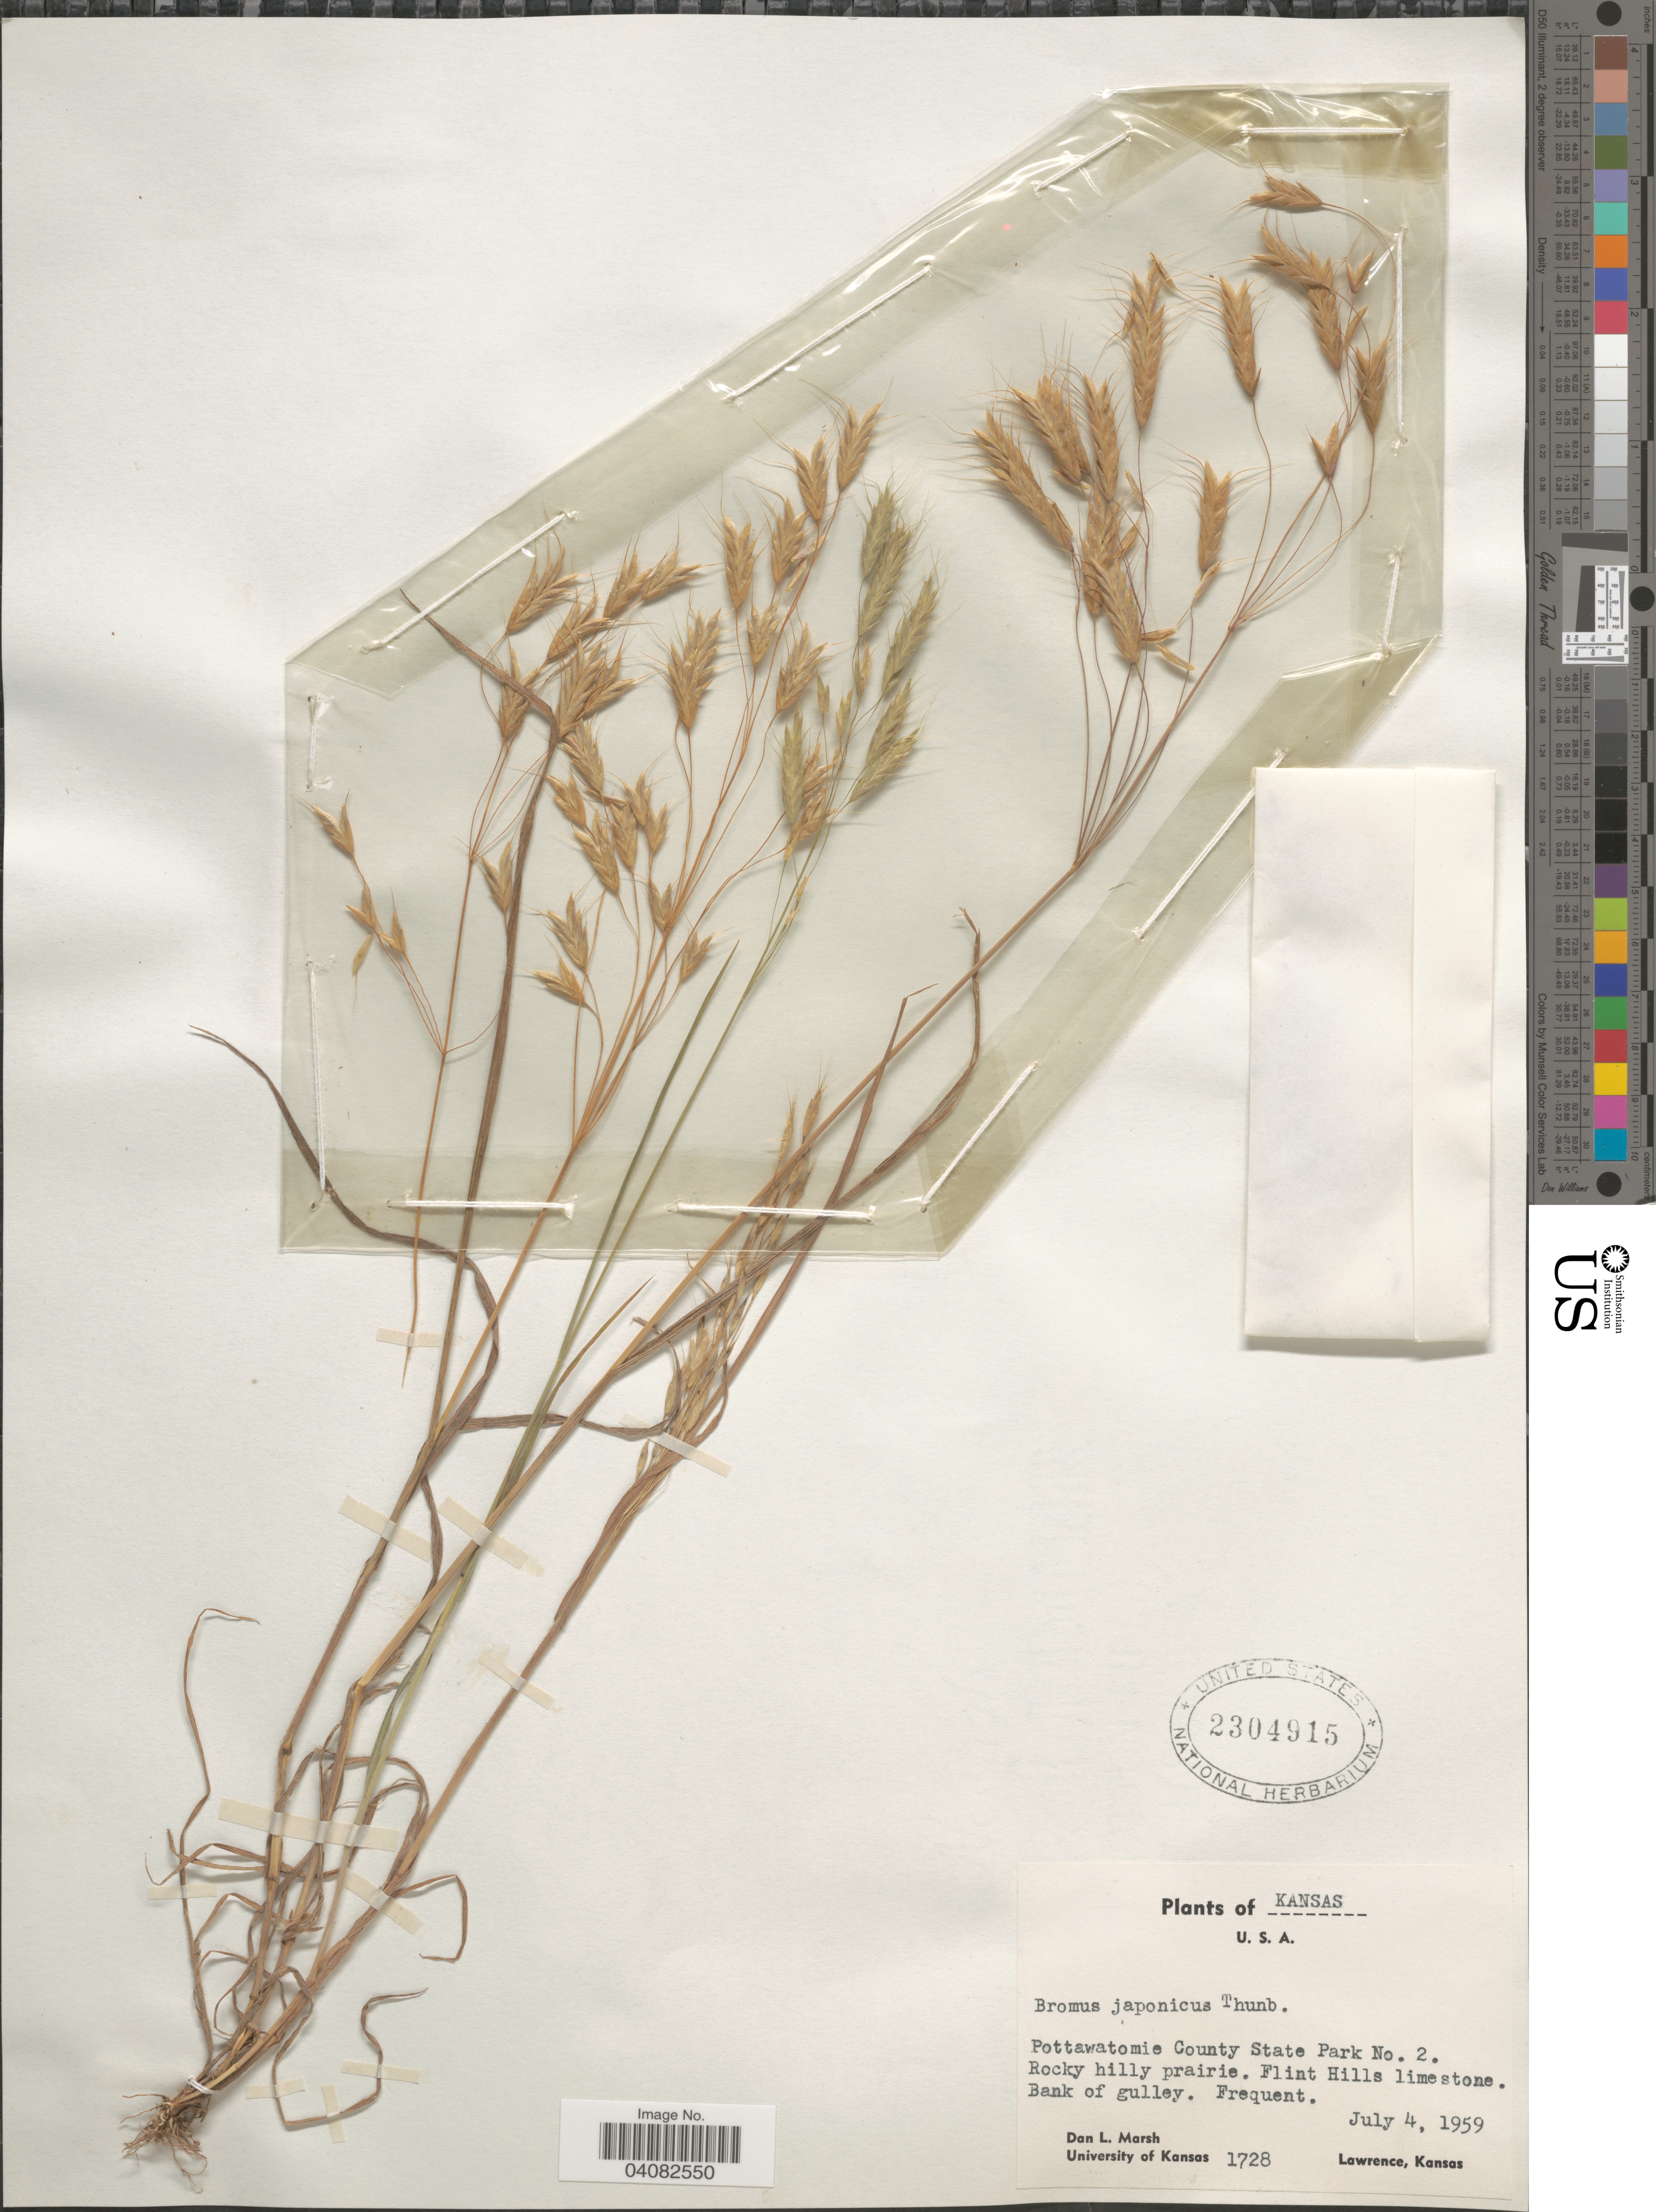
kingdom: Plantae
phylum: Tracheophyta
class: Liliopsida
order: Poales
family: Poaceae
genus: Bromus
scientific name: Bromus japonicus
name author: Houtt.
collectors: D. L. Marsh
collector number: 1728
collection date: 1959-07-04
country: United States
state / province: Kansas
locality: Pottawatomie County State Park No. 2. Rocky hilly prairie.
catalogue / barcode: US 2304915